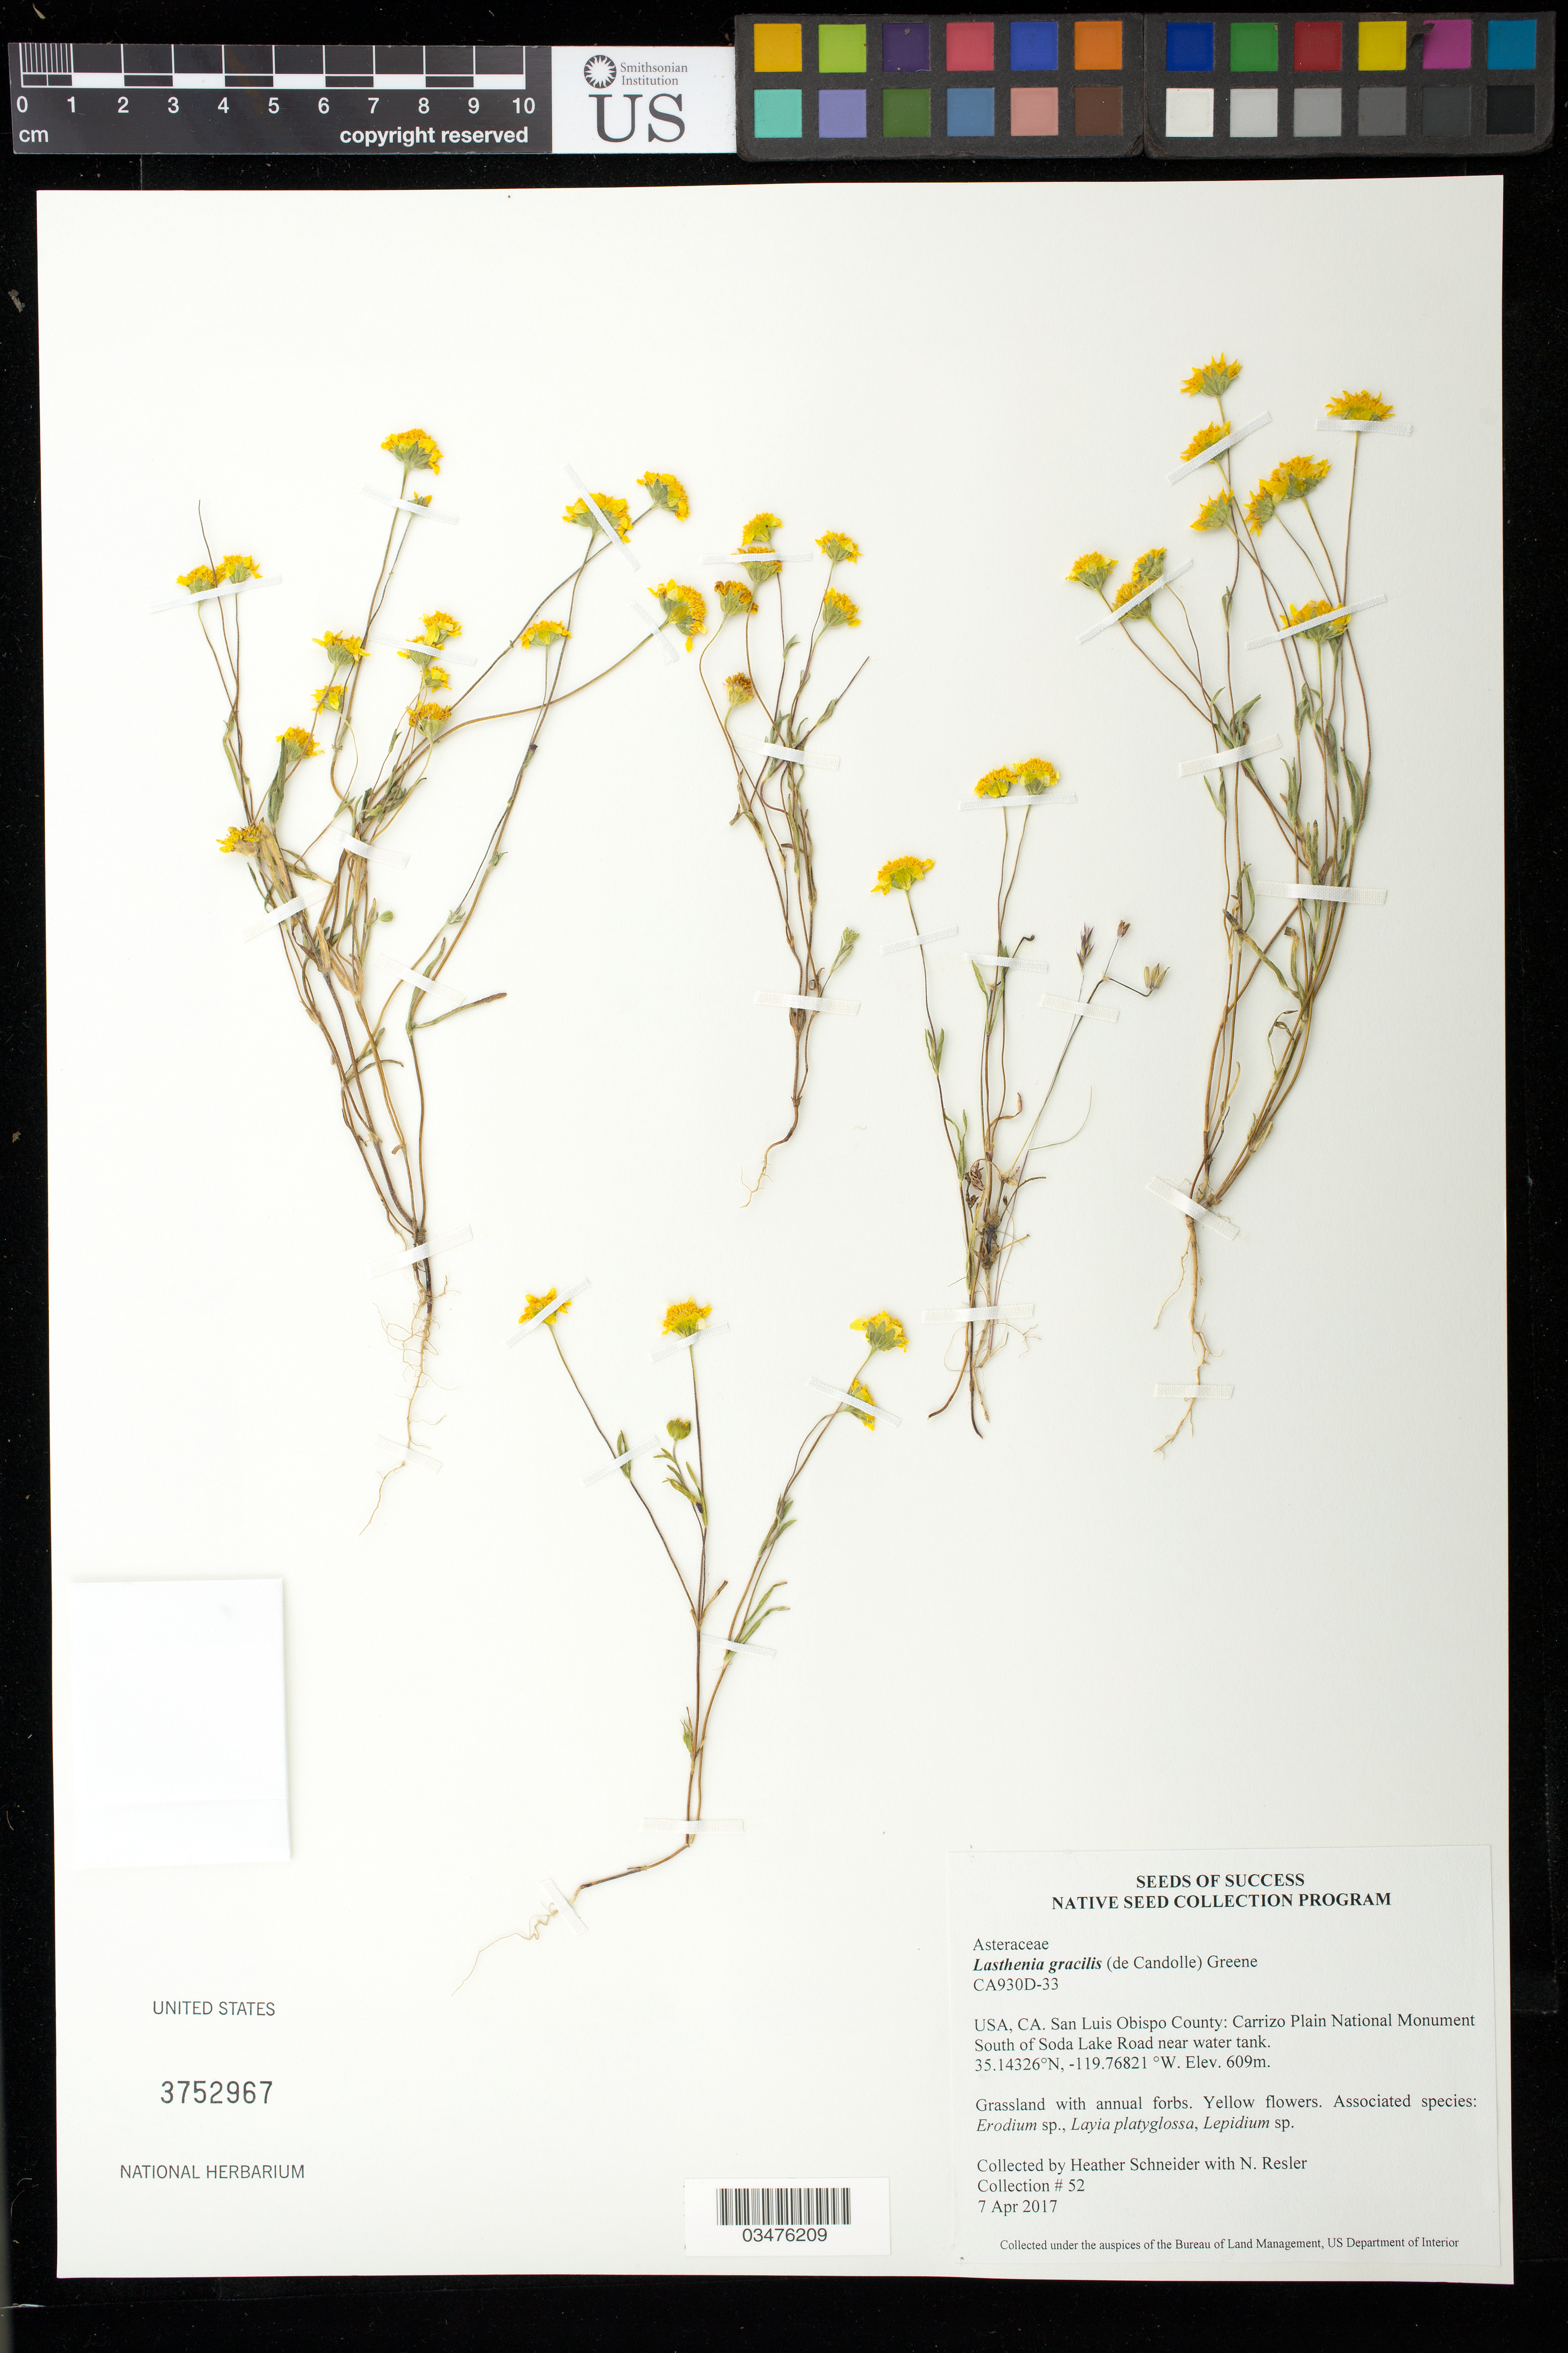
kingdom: Plantae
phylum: Tracheophyta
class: Magnoliopsida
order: Asterales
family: Asteraceae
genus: Lasthenia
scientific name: Lasthenia gracilis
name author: (DC.) Greene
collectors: H. Schneider & N. Resler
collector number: CA930D-33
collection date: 2017-04-07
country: United States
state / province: California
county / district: San Luis Obispo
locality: Carrizo Plain National Monument, S of Soda Lake Rd near water tank.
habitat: Grassland with annual forbs.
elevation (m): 609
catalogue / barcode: US 3752967